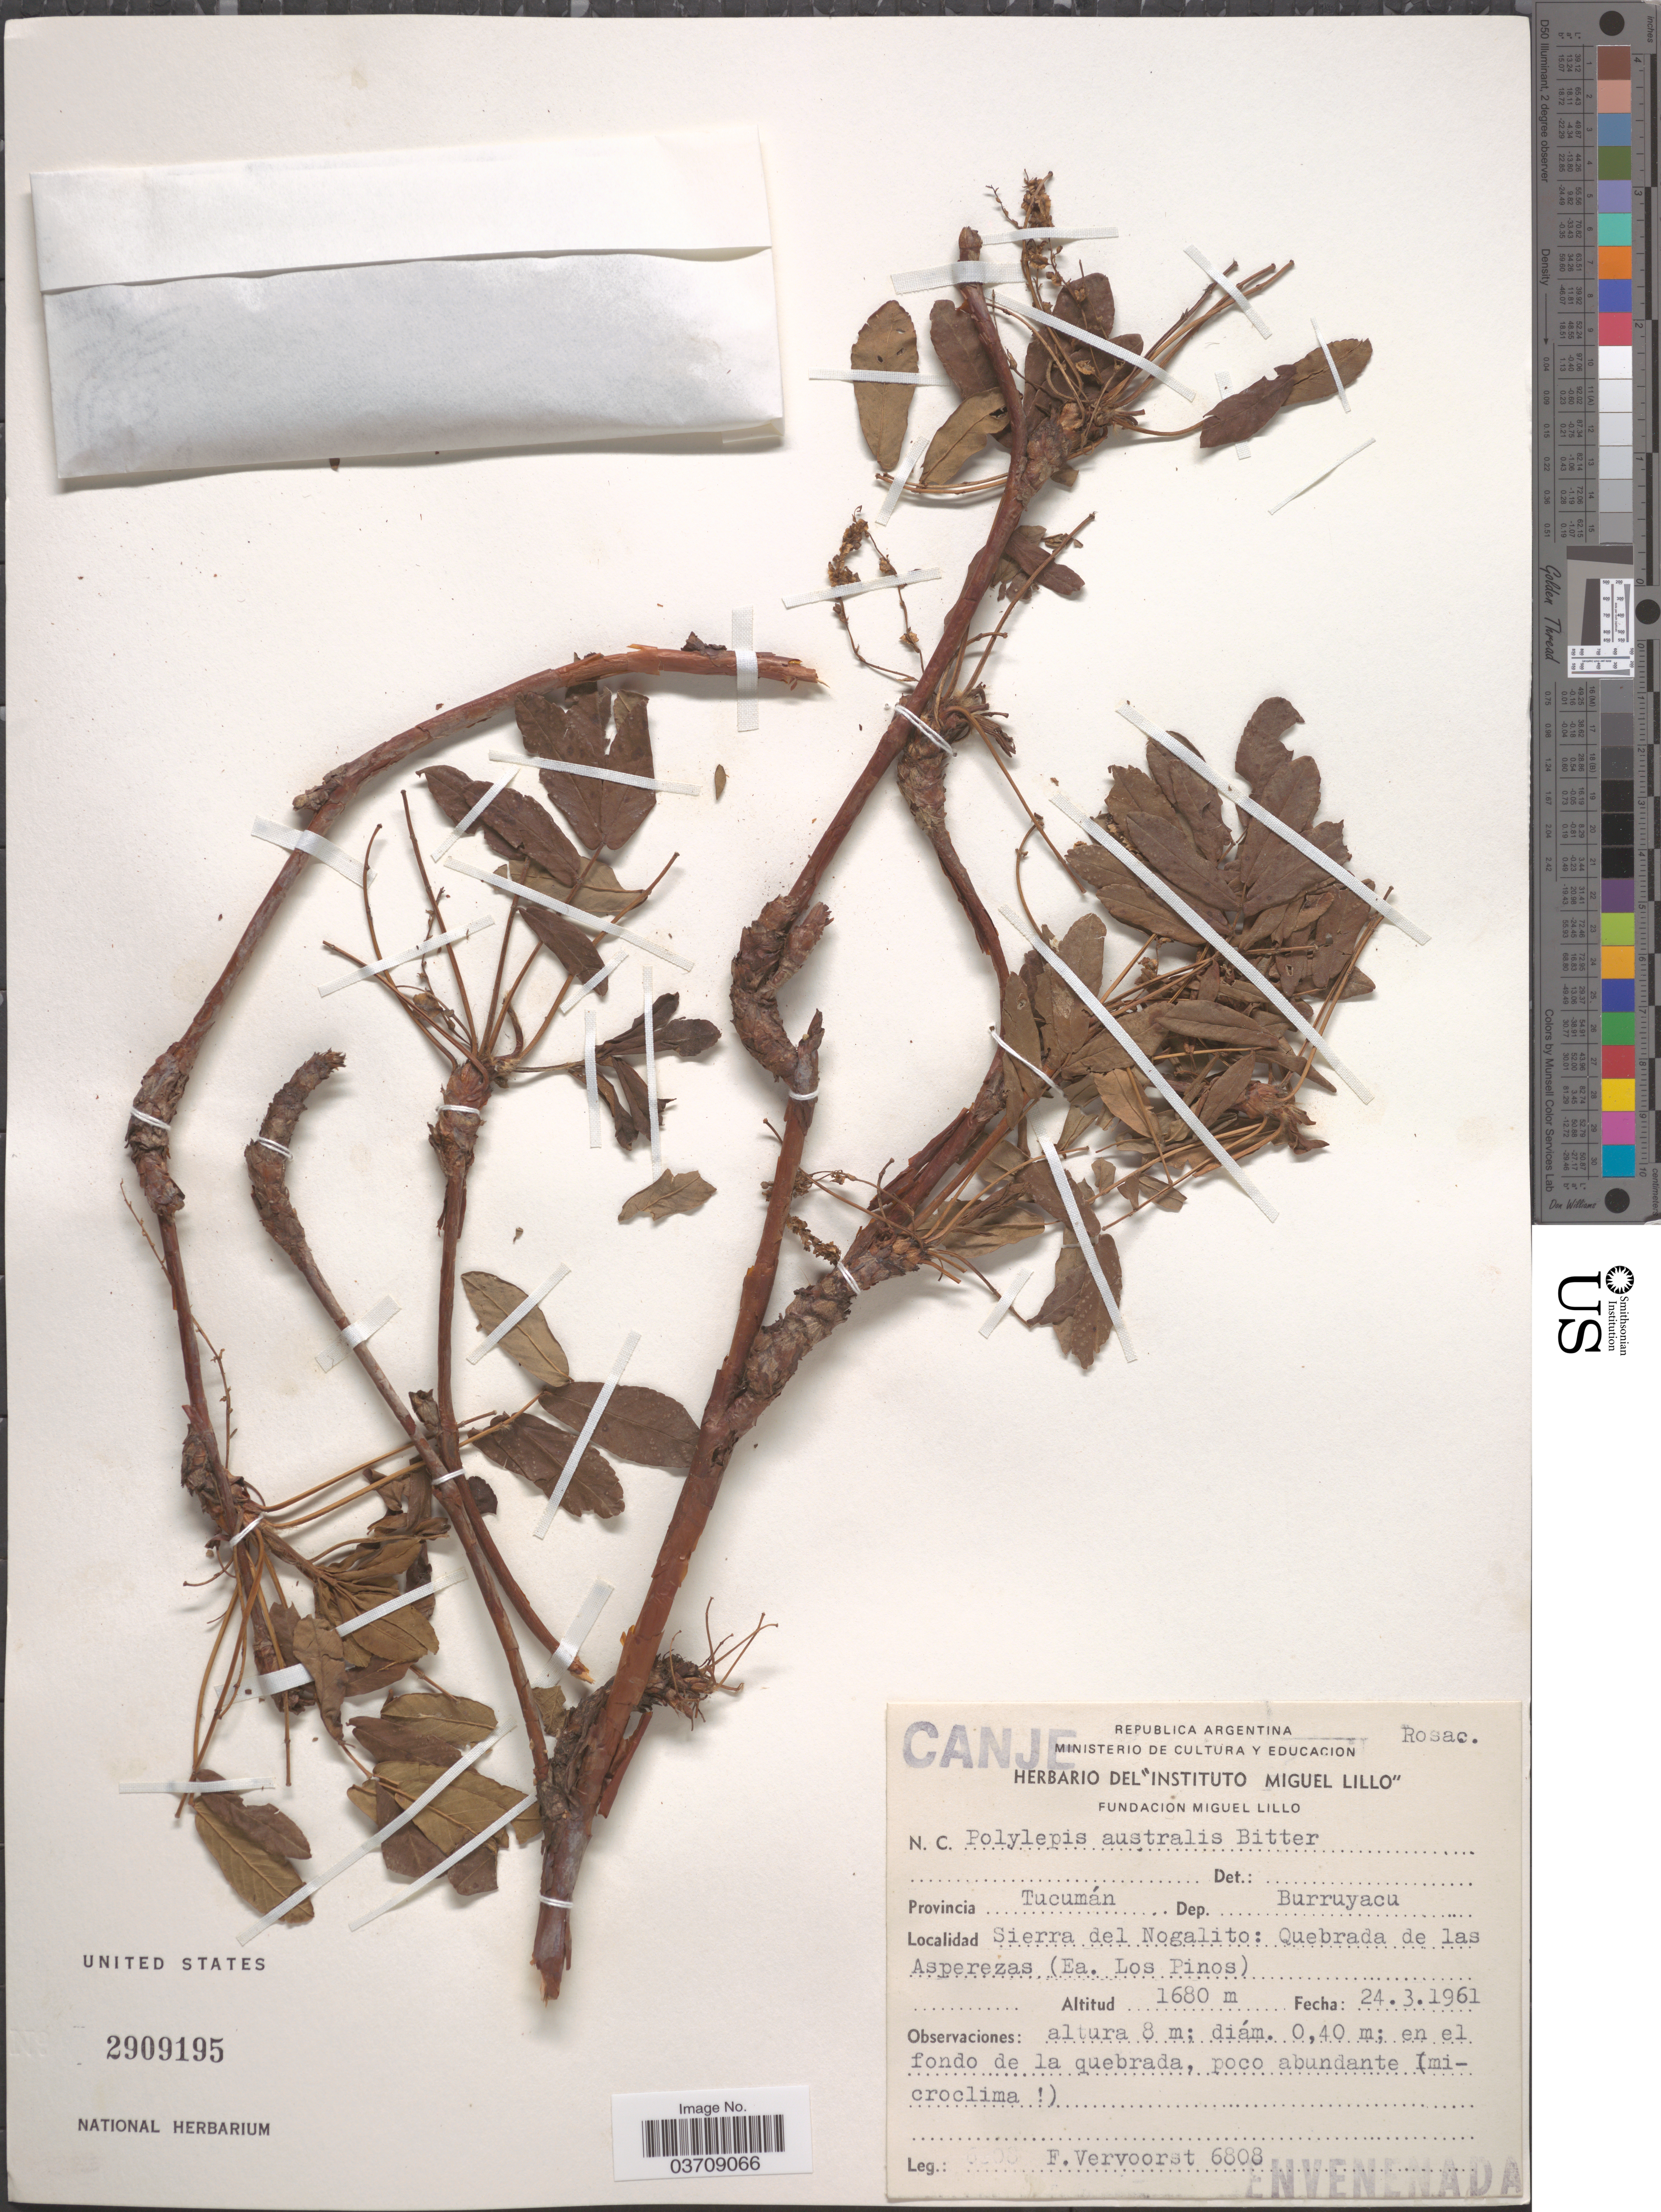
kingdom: Plantae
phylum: Tracheophyta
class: Magnoliopsida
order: Rosales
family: Rosaceae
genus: Polylepis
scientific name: Polylepis australis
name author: Bitter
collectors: F. Vervoorst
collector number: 6808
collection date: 1961-03-24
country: Argentina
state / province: Tucuman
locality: Dep. Burruyacu. Sierra del Nogalito: Quebrada de las Asperezas (Ea. Los Pinos).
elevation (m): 1680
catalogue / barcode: US 2909195